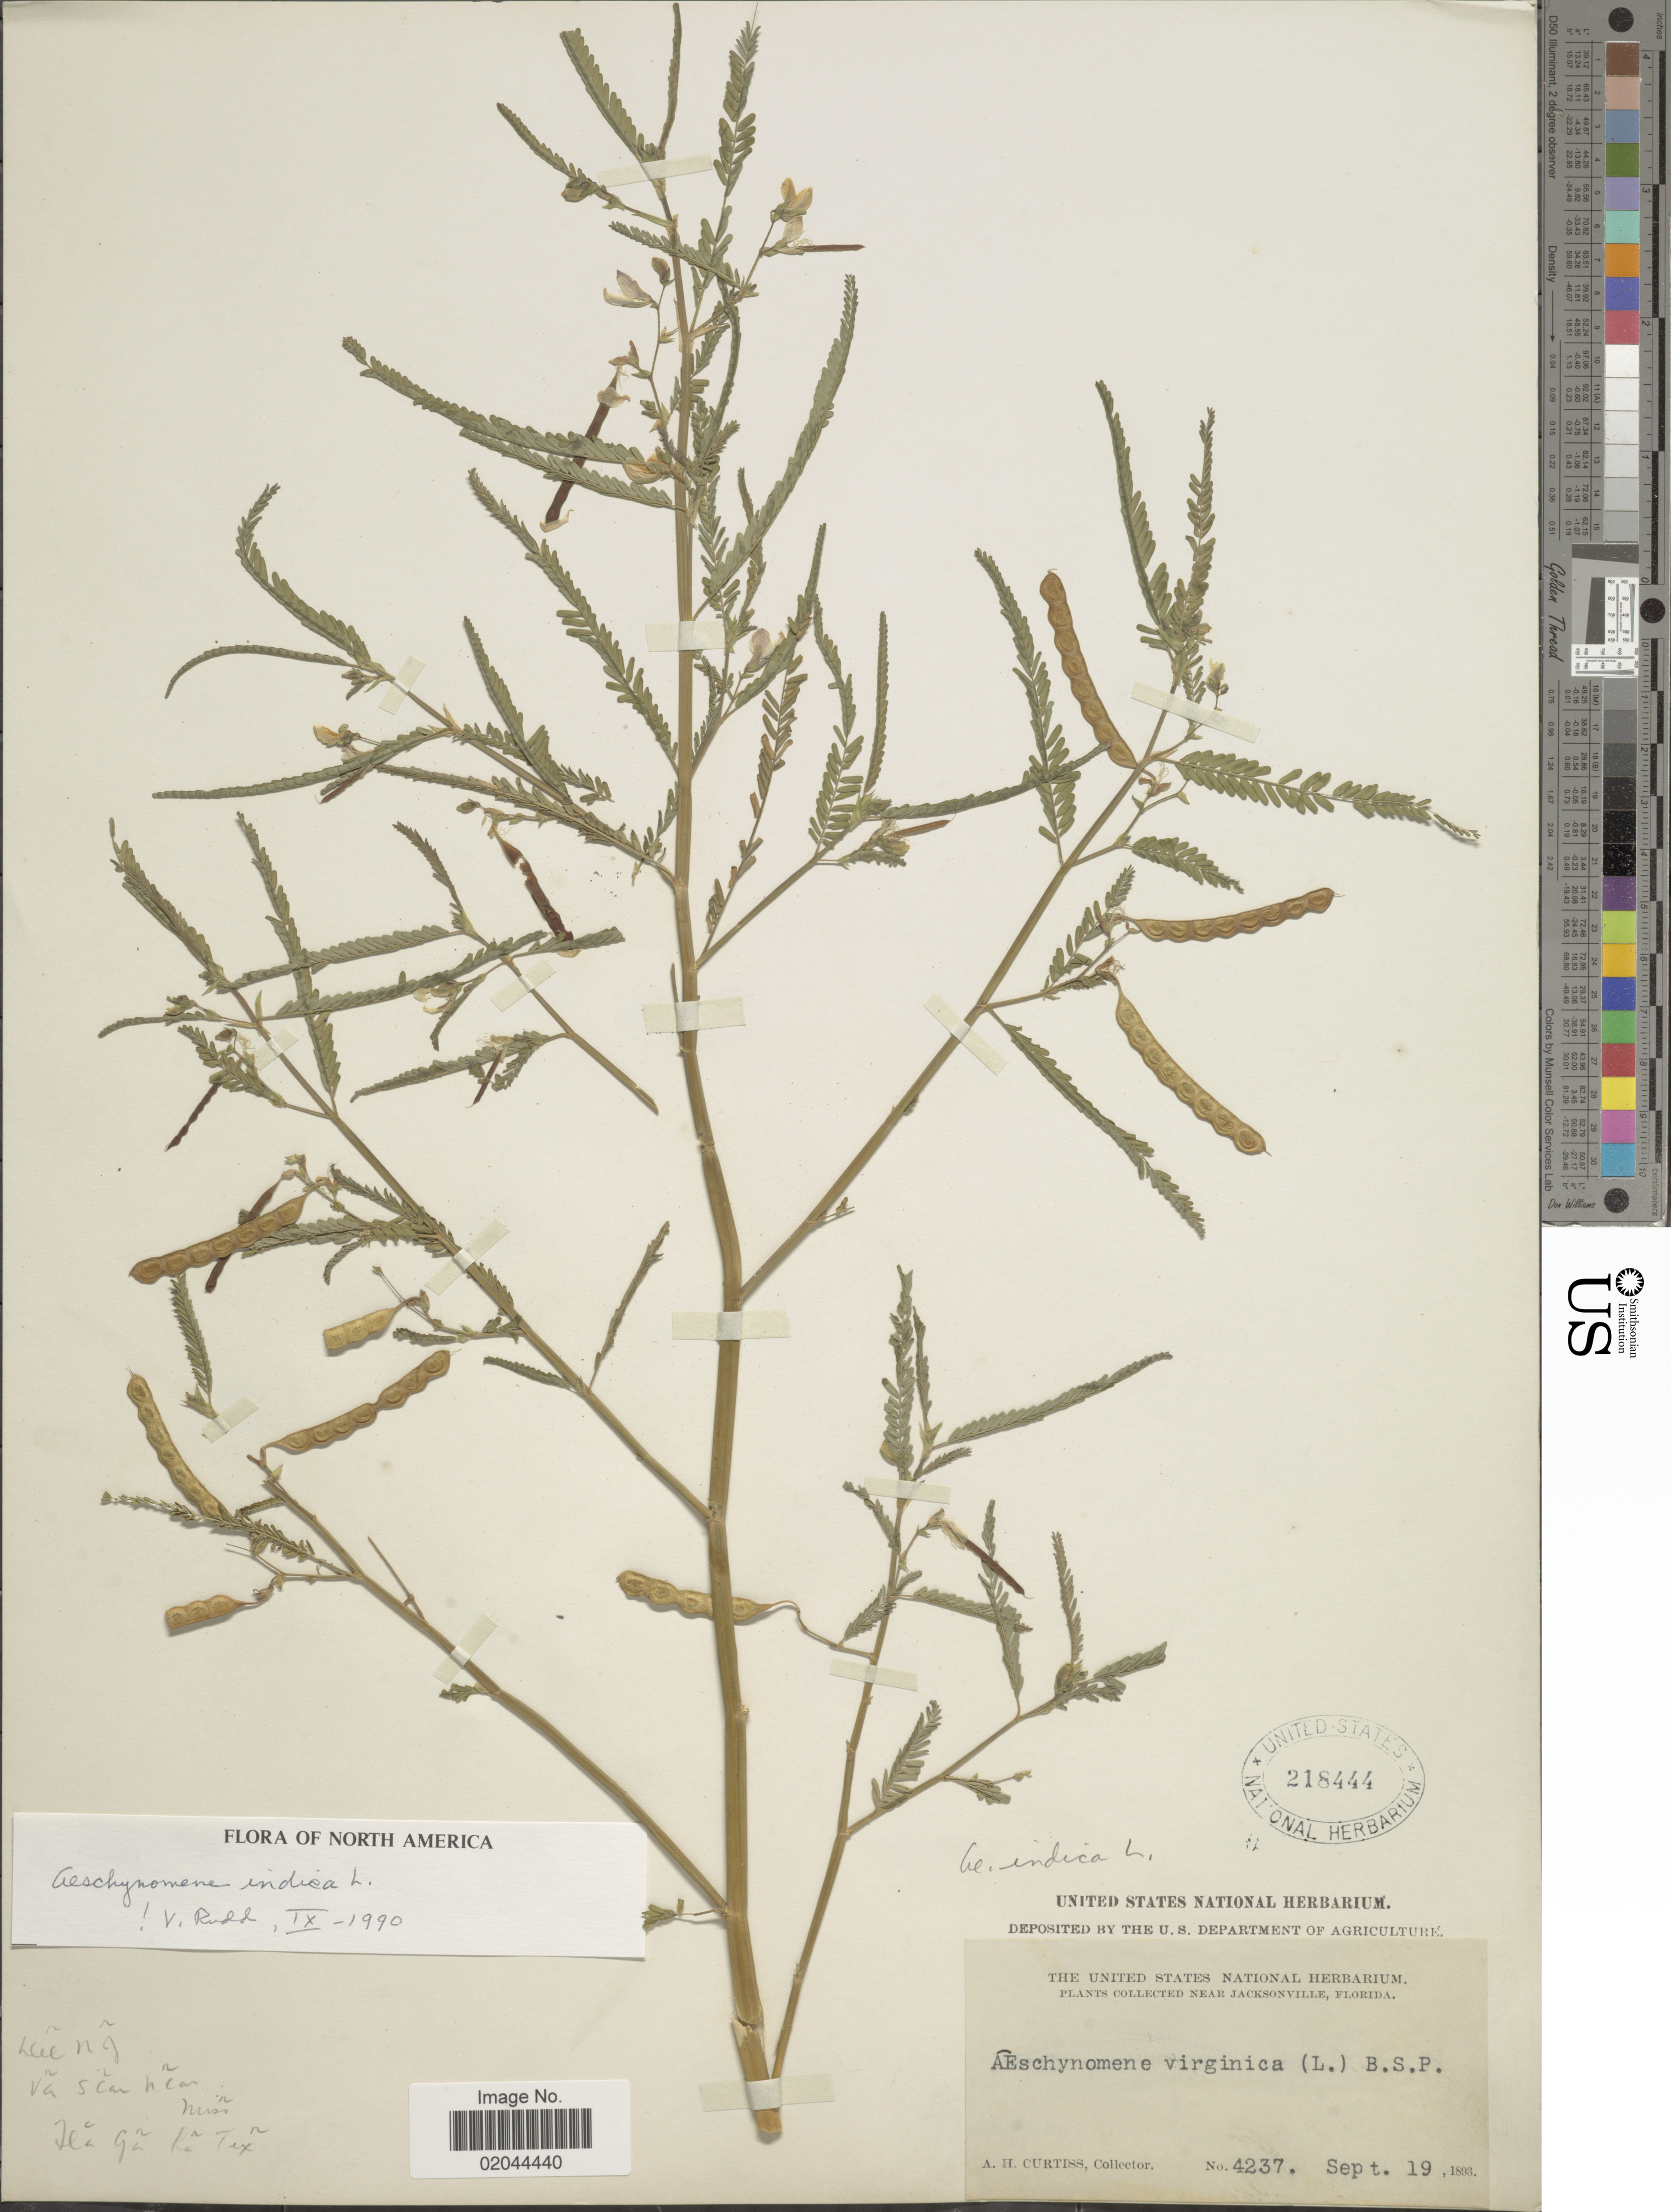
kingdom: Plantae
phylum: Tracheophyta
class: Magnoliopsida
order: Fabales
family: Fabaceae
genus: Aeschynomene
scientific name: Aeschynomene indica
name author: L.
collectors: A. H. Curtiss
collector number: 4237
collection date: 1893-09-19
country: United States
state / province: Florida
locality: Near Jacksonville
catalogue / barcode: US 218444